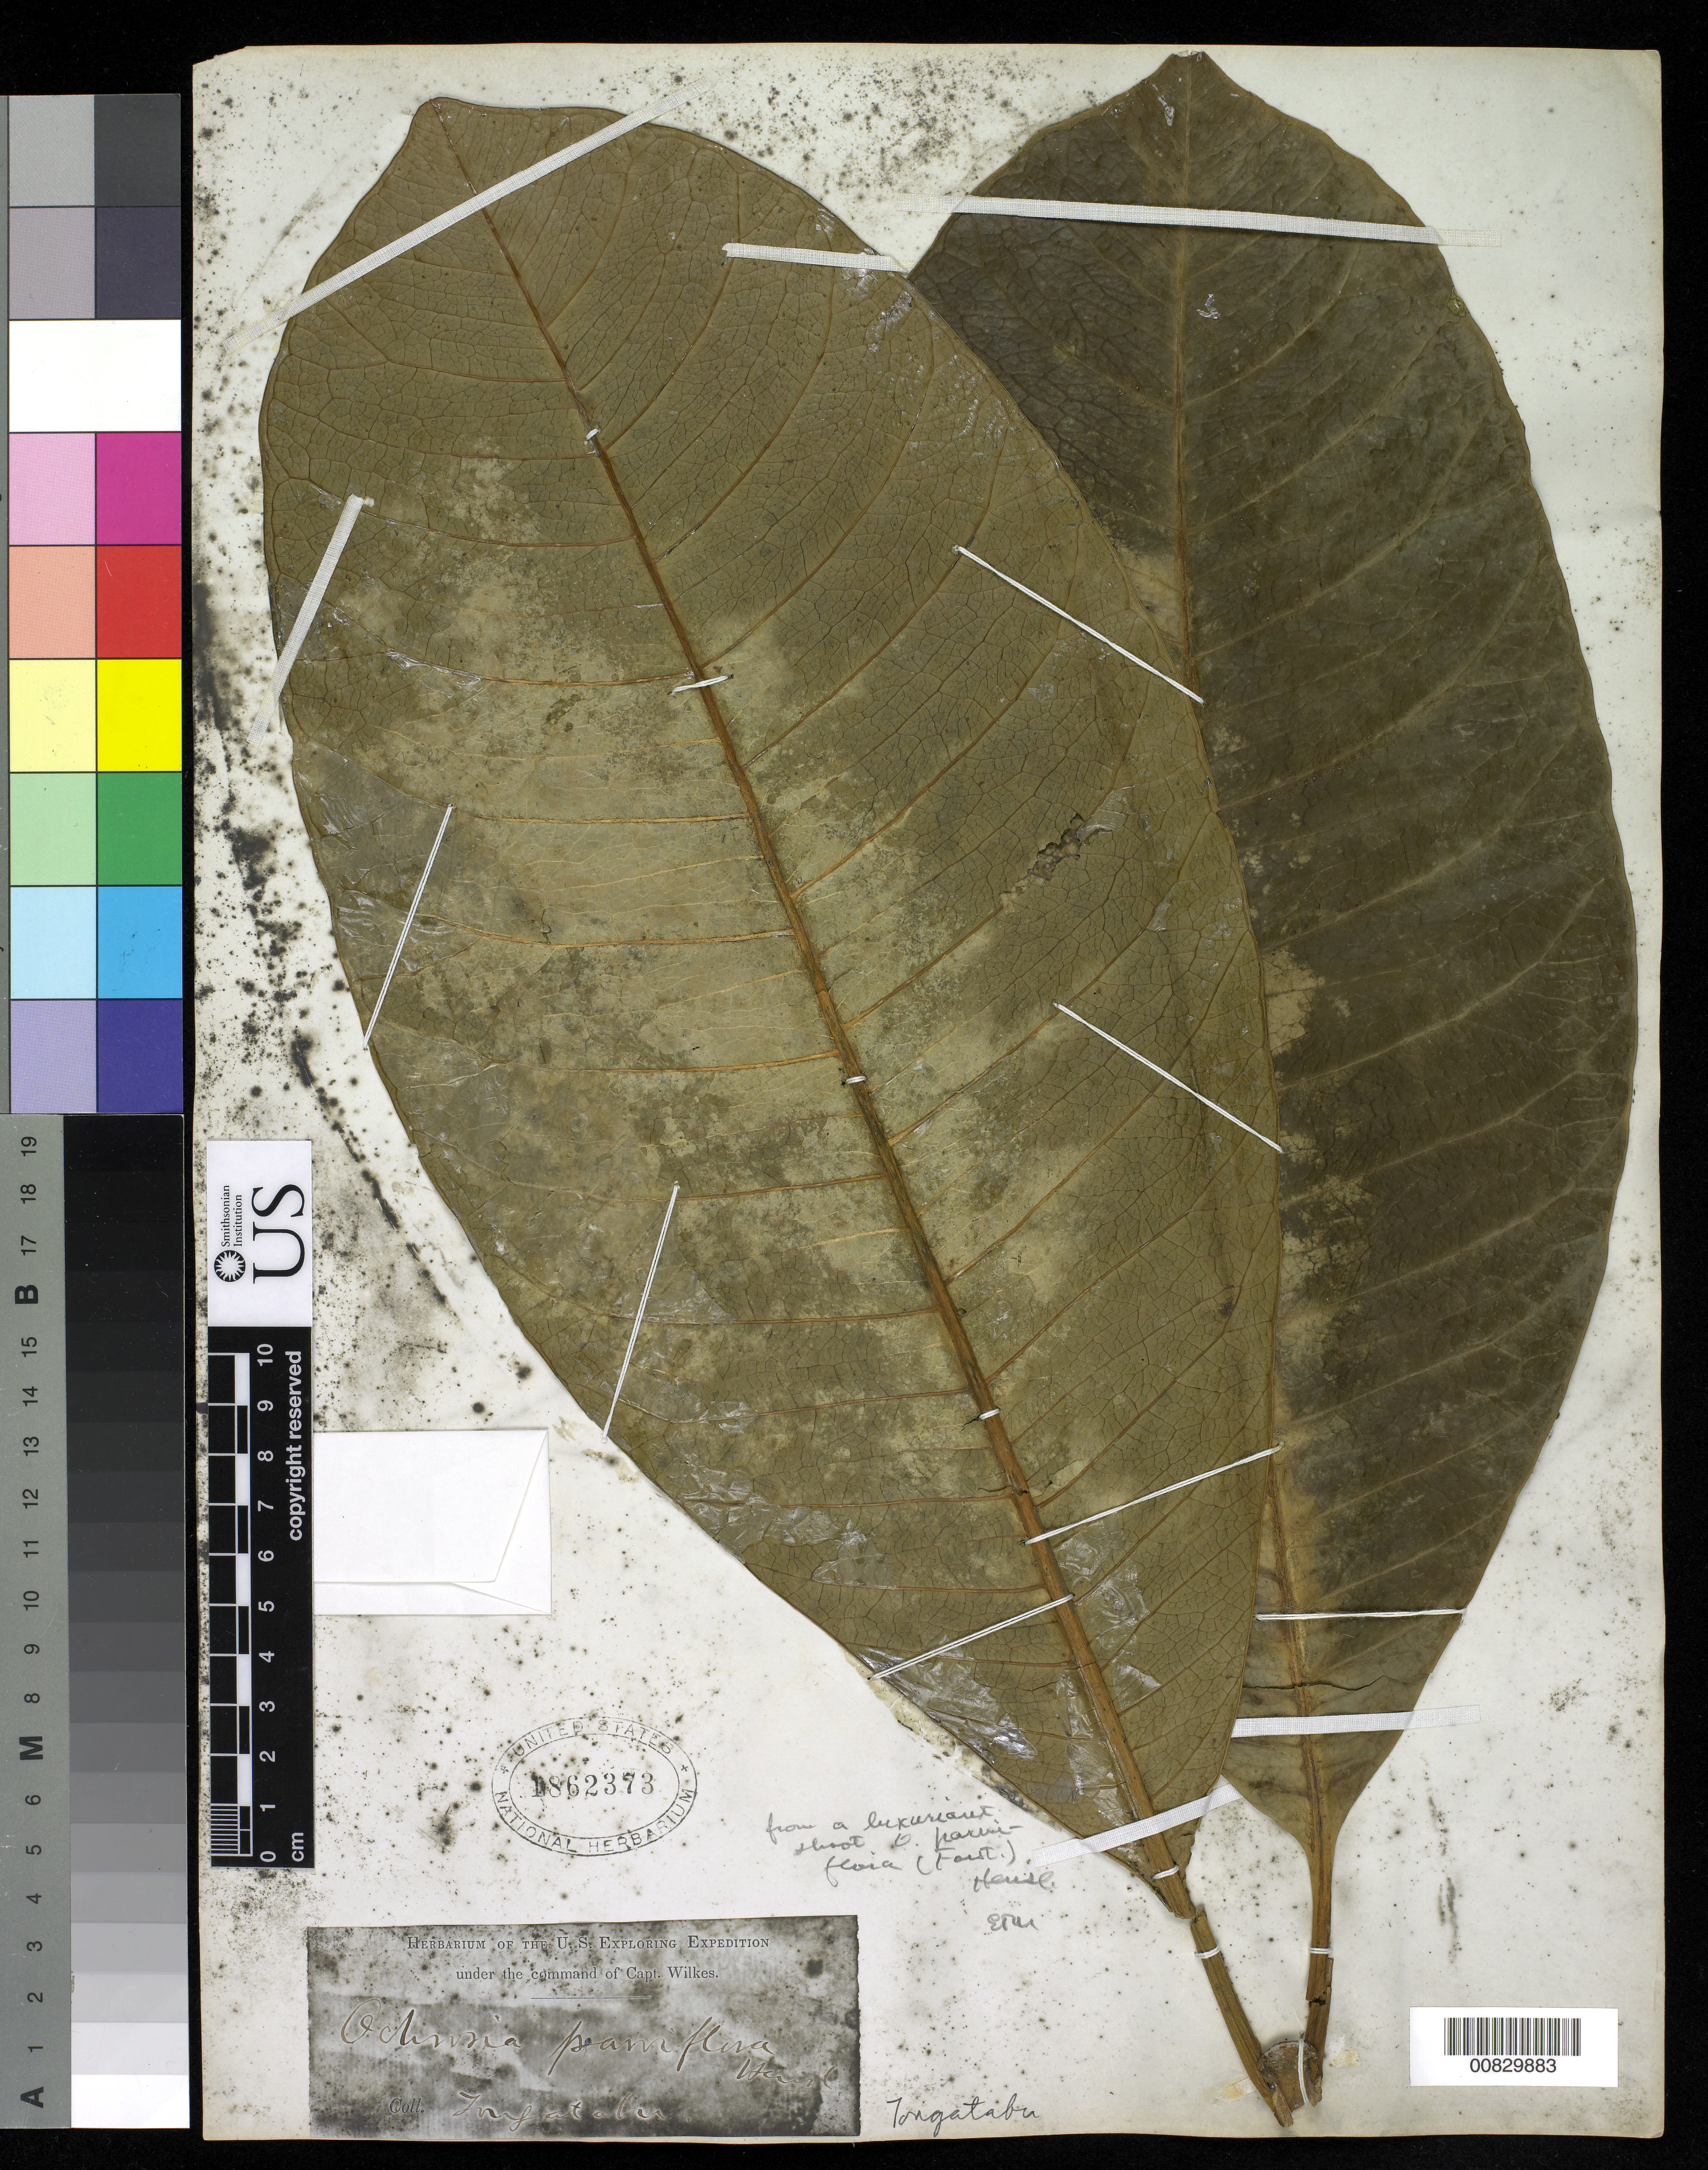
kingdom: Plantae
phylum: Tracheophyta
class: Magnoliopsida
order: Gentianales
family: Apocynaceae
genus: Ochrosia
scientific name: Ochrosia oppositifolia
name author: (Lam.) K. Schum.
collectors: Wilkes Explor. Exped.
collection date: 1838/1842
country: Tonga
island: Tongatapu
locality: Tongatapu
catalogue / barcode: US 1862373